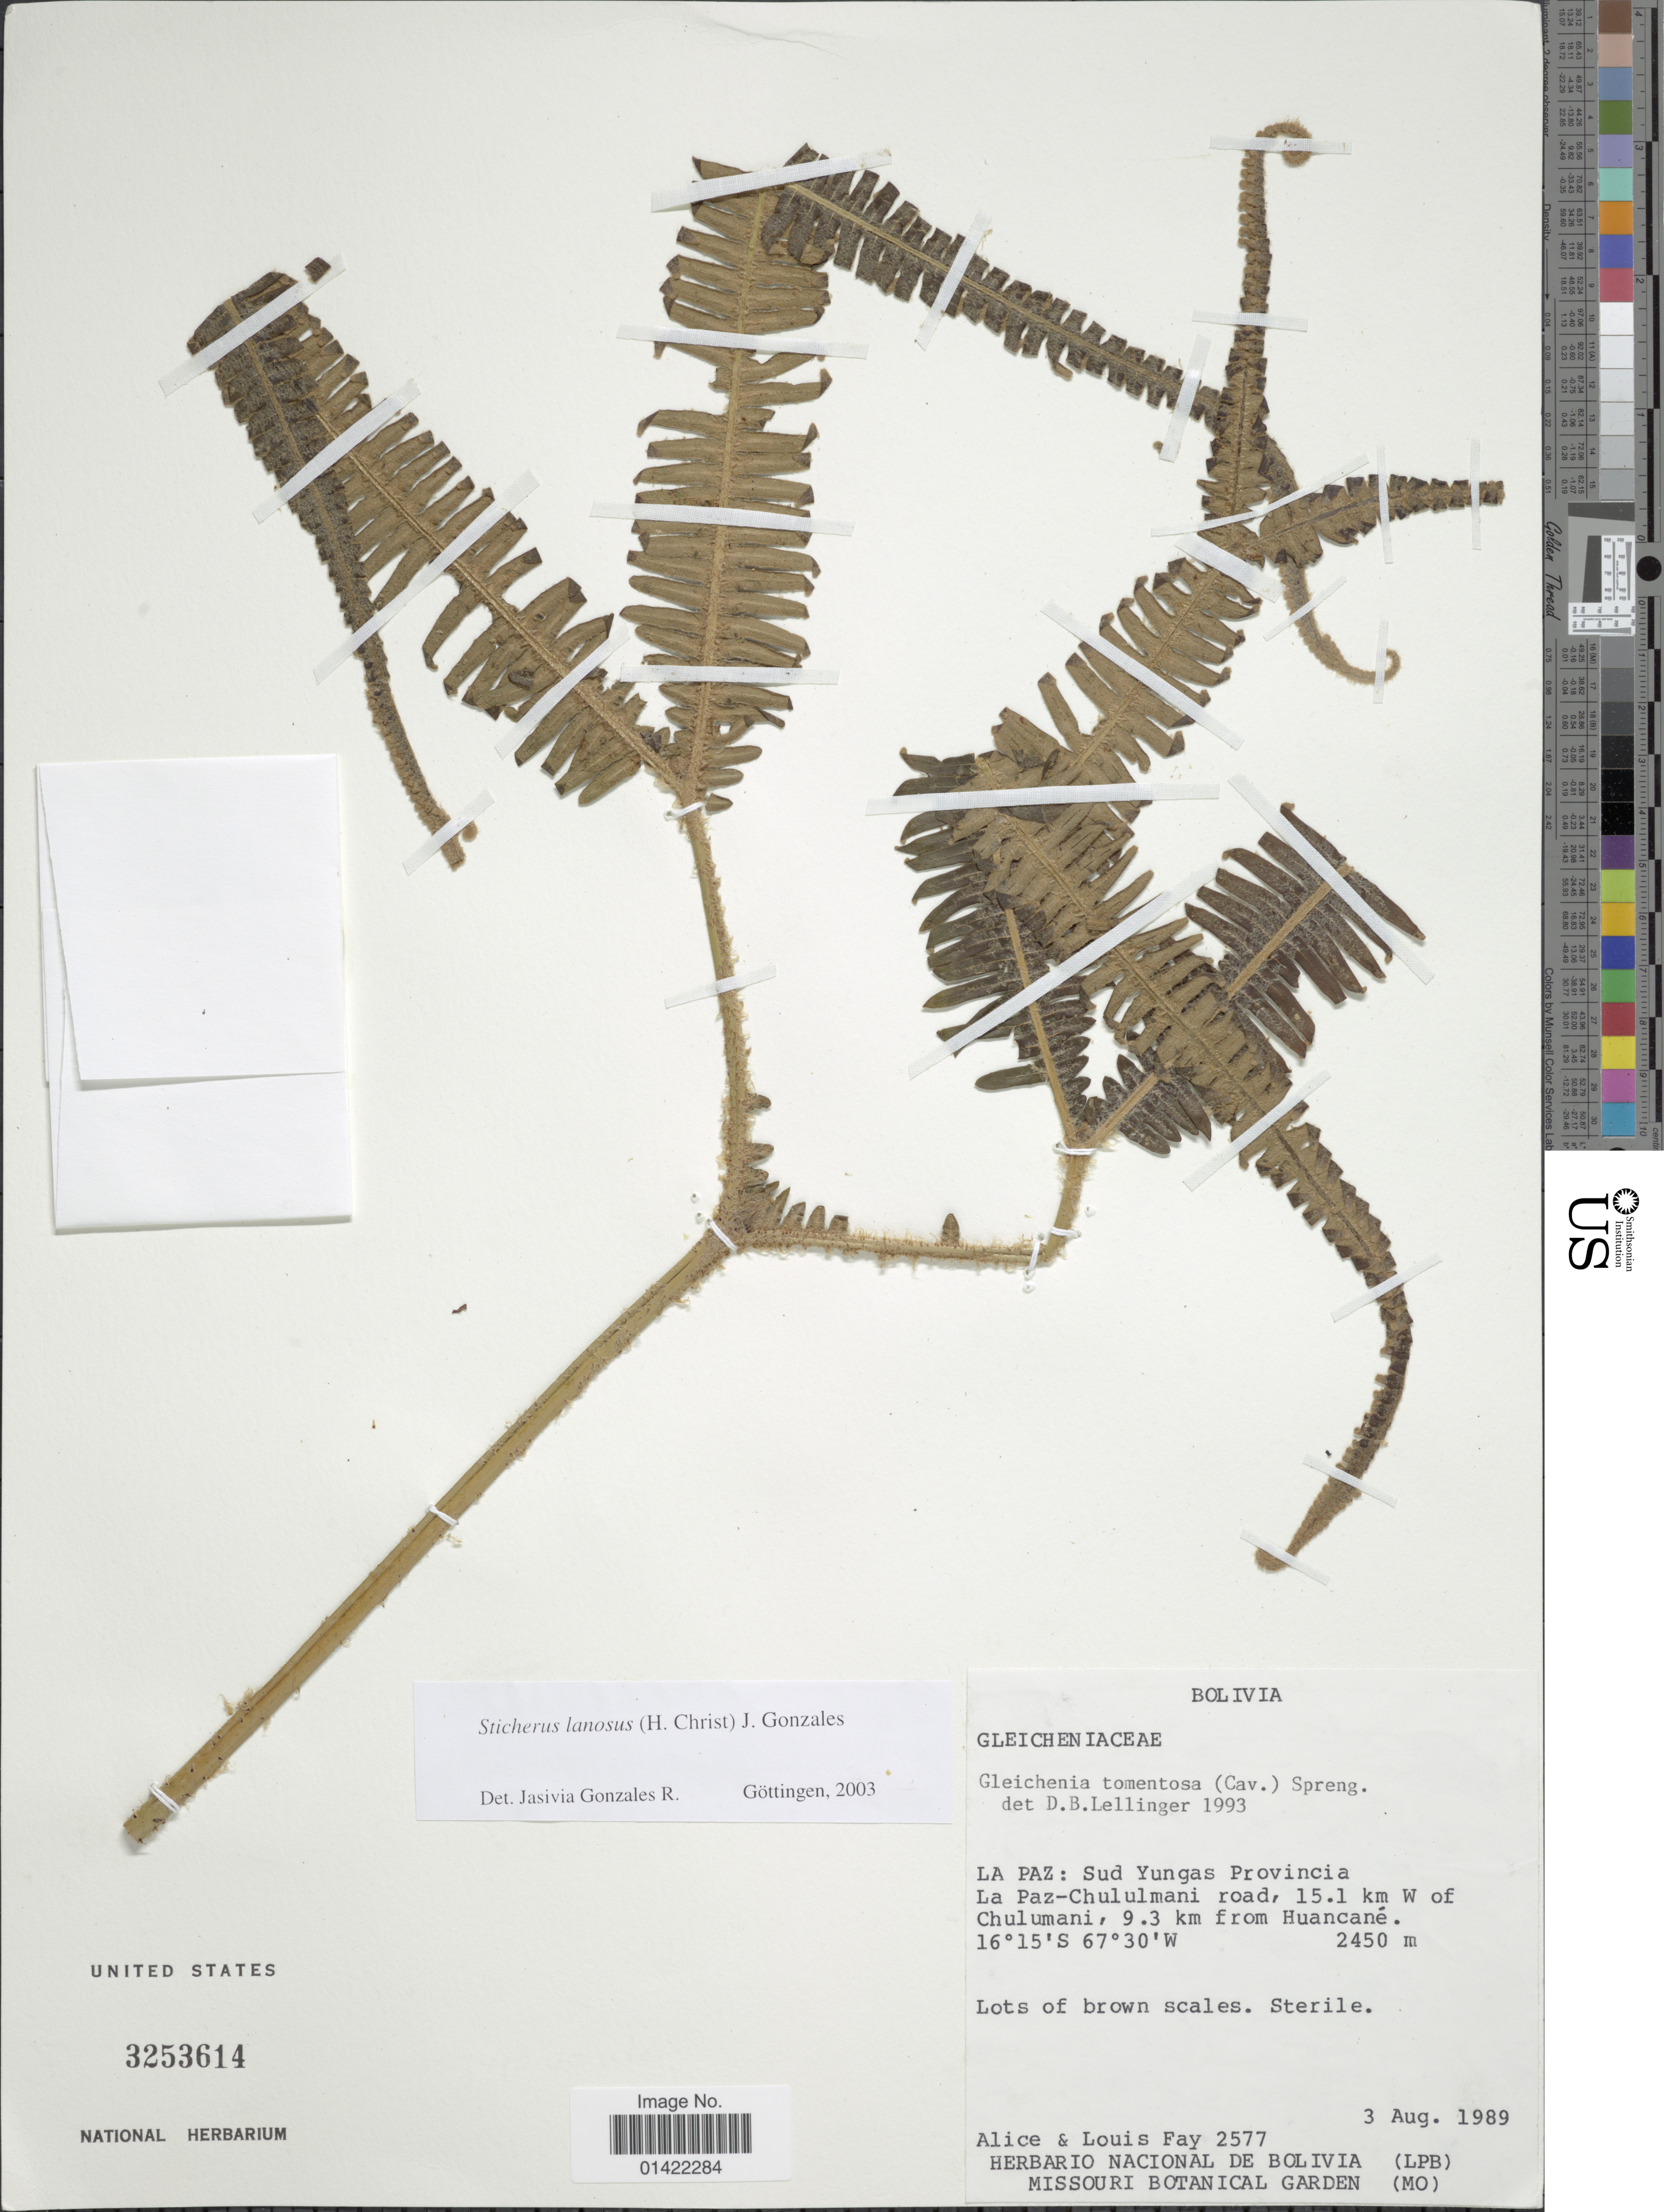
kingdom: Plantae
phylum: Tracheophyta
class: Polypodiopsida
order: Gleicheniales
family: Gleicheniaceae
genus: Sticherus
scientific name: Sticherus lanosus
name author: (Christ) J. Gonzales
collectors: A. Fay & L. Fay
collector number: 2577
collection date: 1989-08-03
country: Bolivia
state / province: La Paz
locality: Sud Yungas Provincia, La Paz - Chululmani road, 15.1 km W of Chulumani, 9.3 km from Huancané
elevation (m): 2450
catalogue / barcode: US 3253614